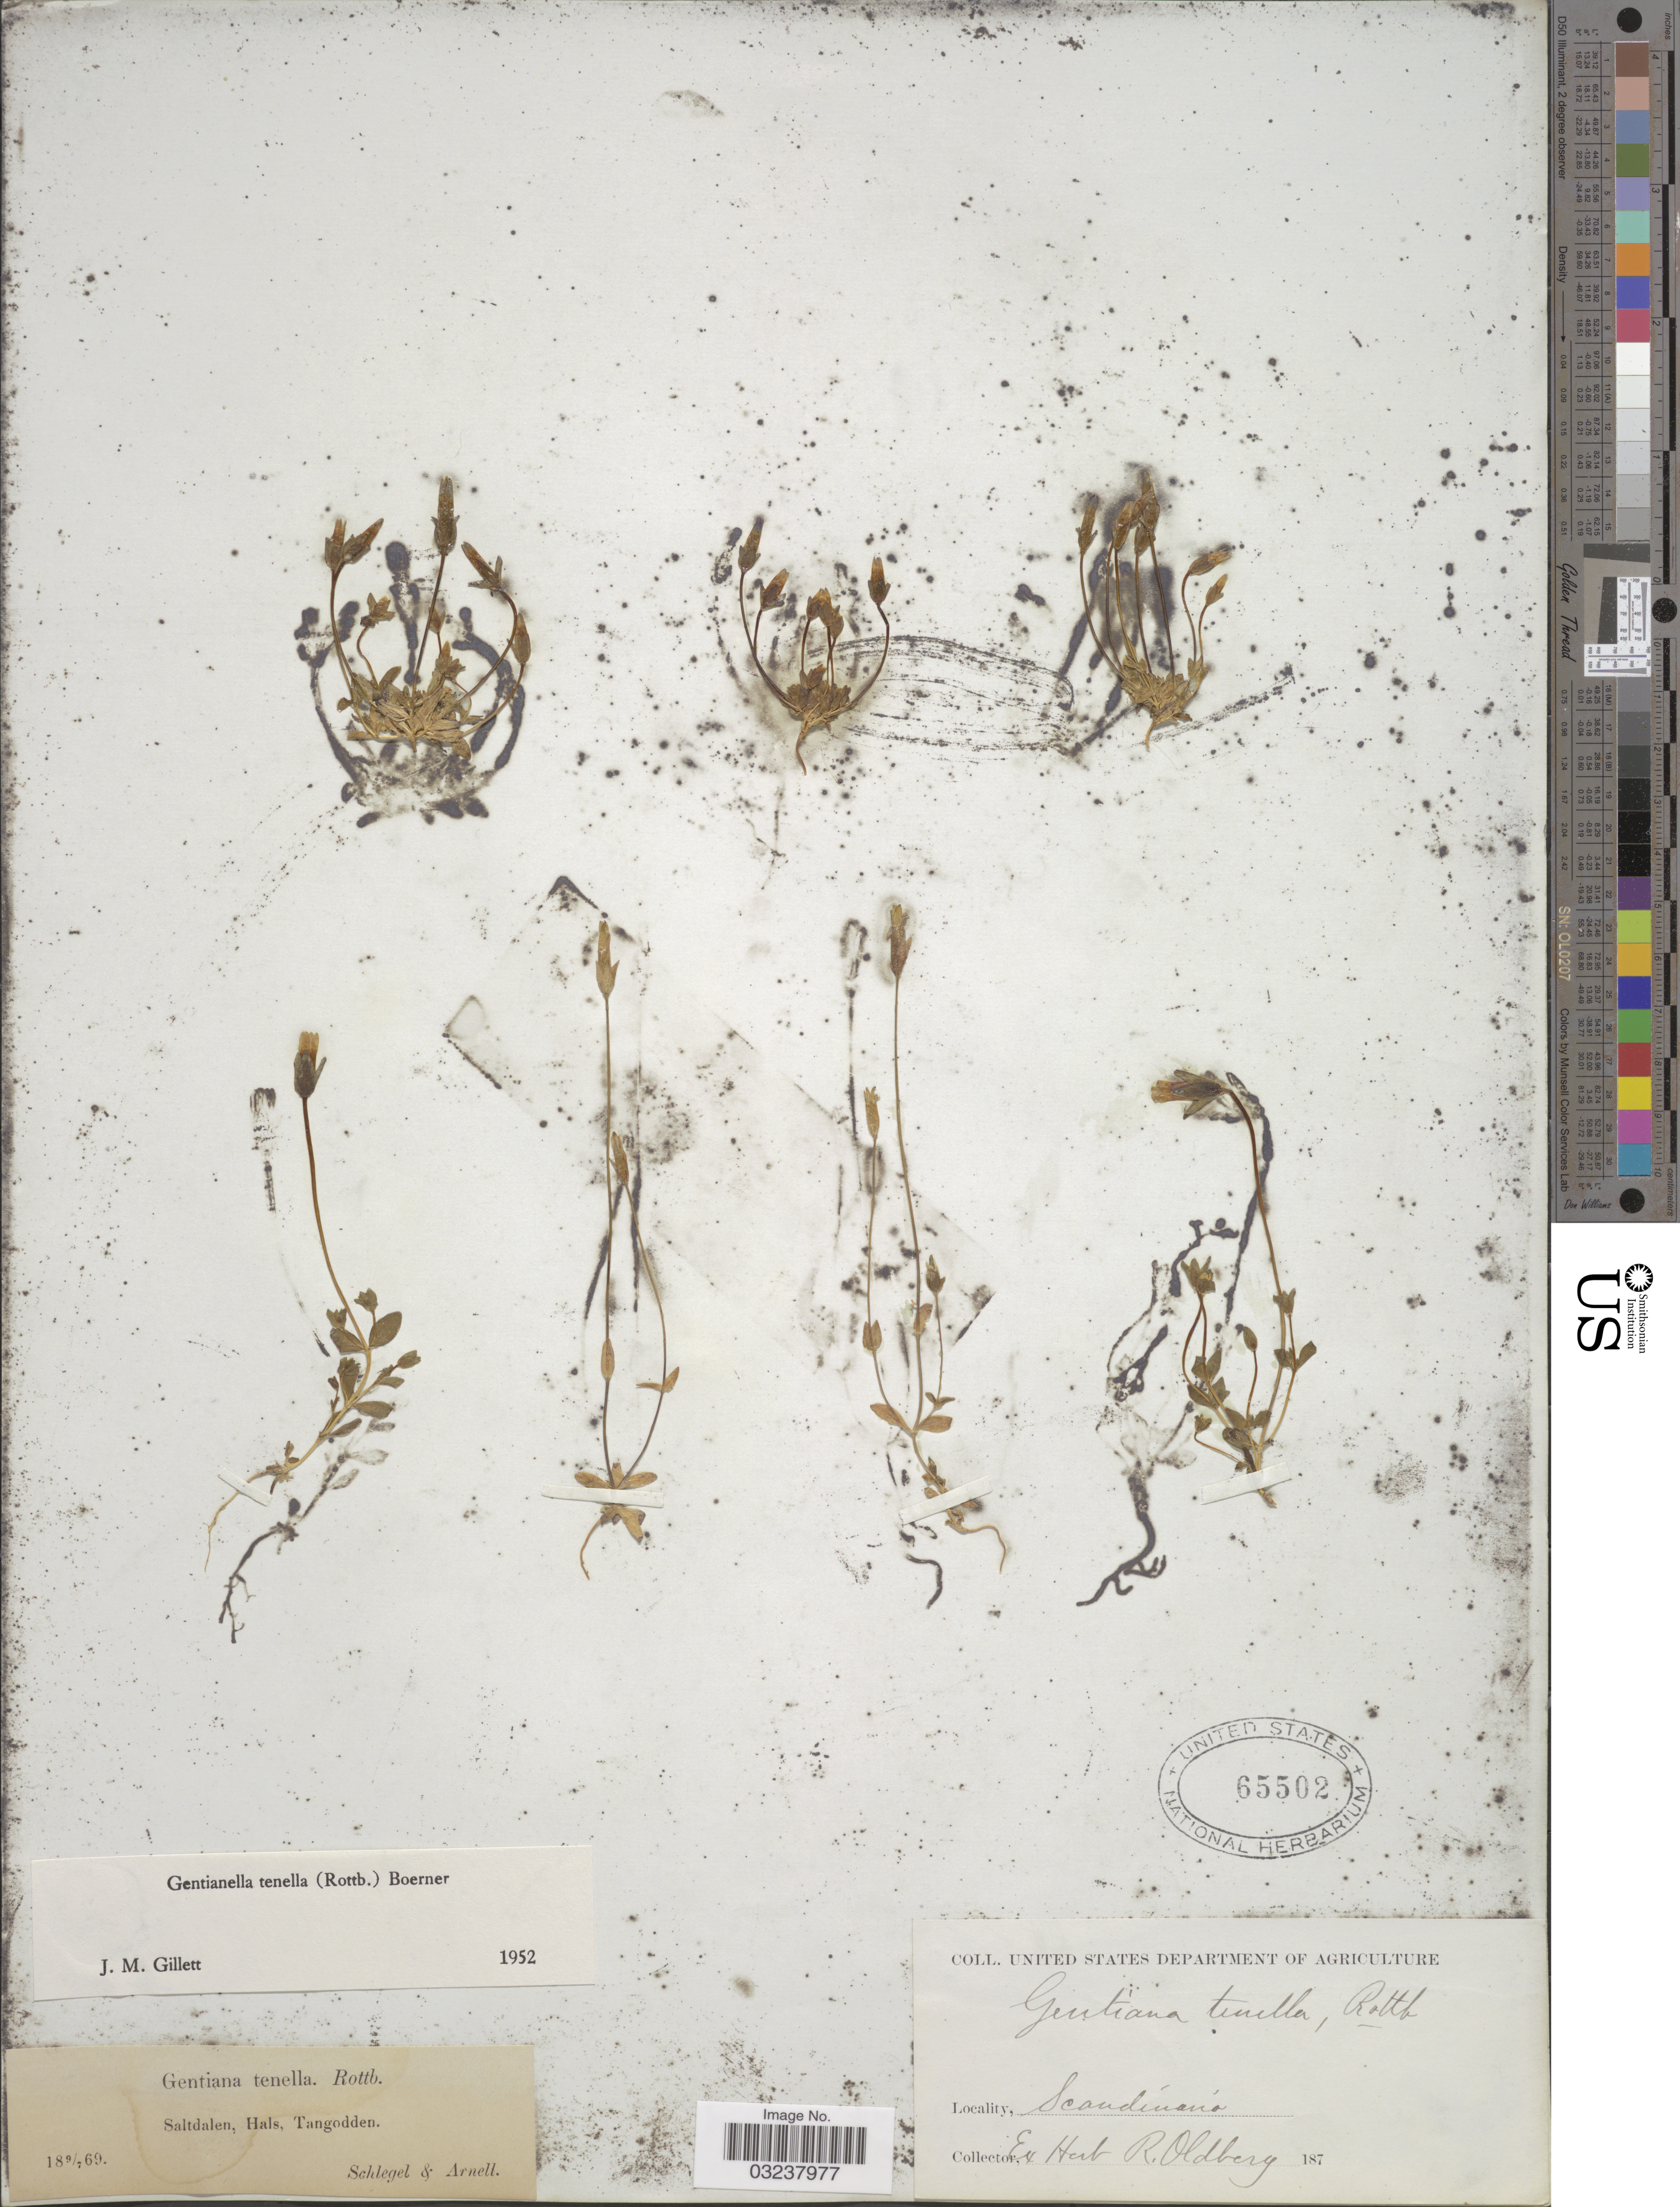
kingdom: Plantae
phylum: Tracheophyta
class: Magnoliopsida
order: Gentianales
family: Gentianaceae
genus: Gentianella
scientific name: Gentianella tenella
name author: (Rottb.) Börner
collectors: Schlegel & Arnell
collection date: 1869-07-09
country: Norway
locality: Saltdalen, Hals, Tangodden. Scandinavia.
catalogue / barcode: US 65502